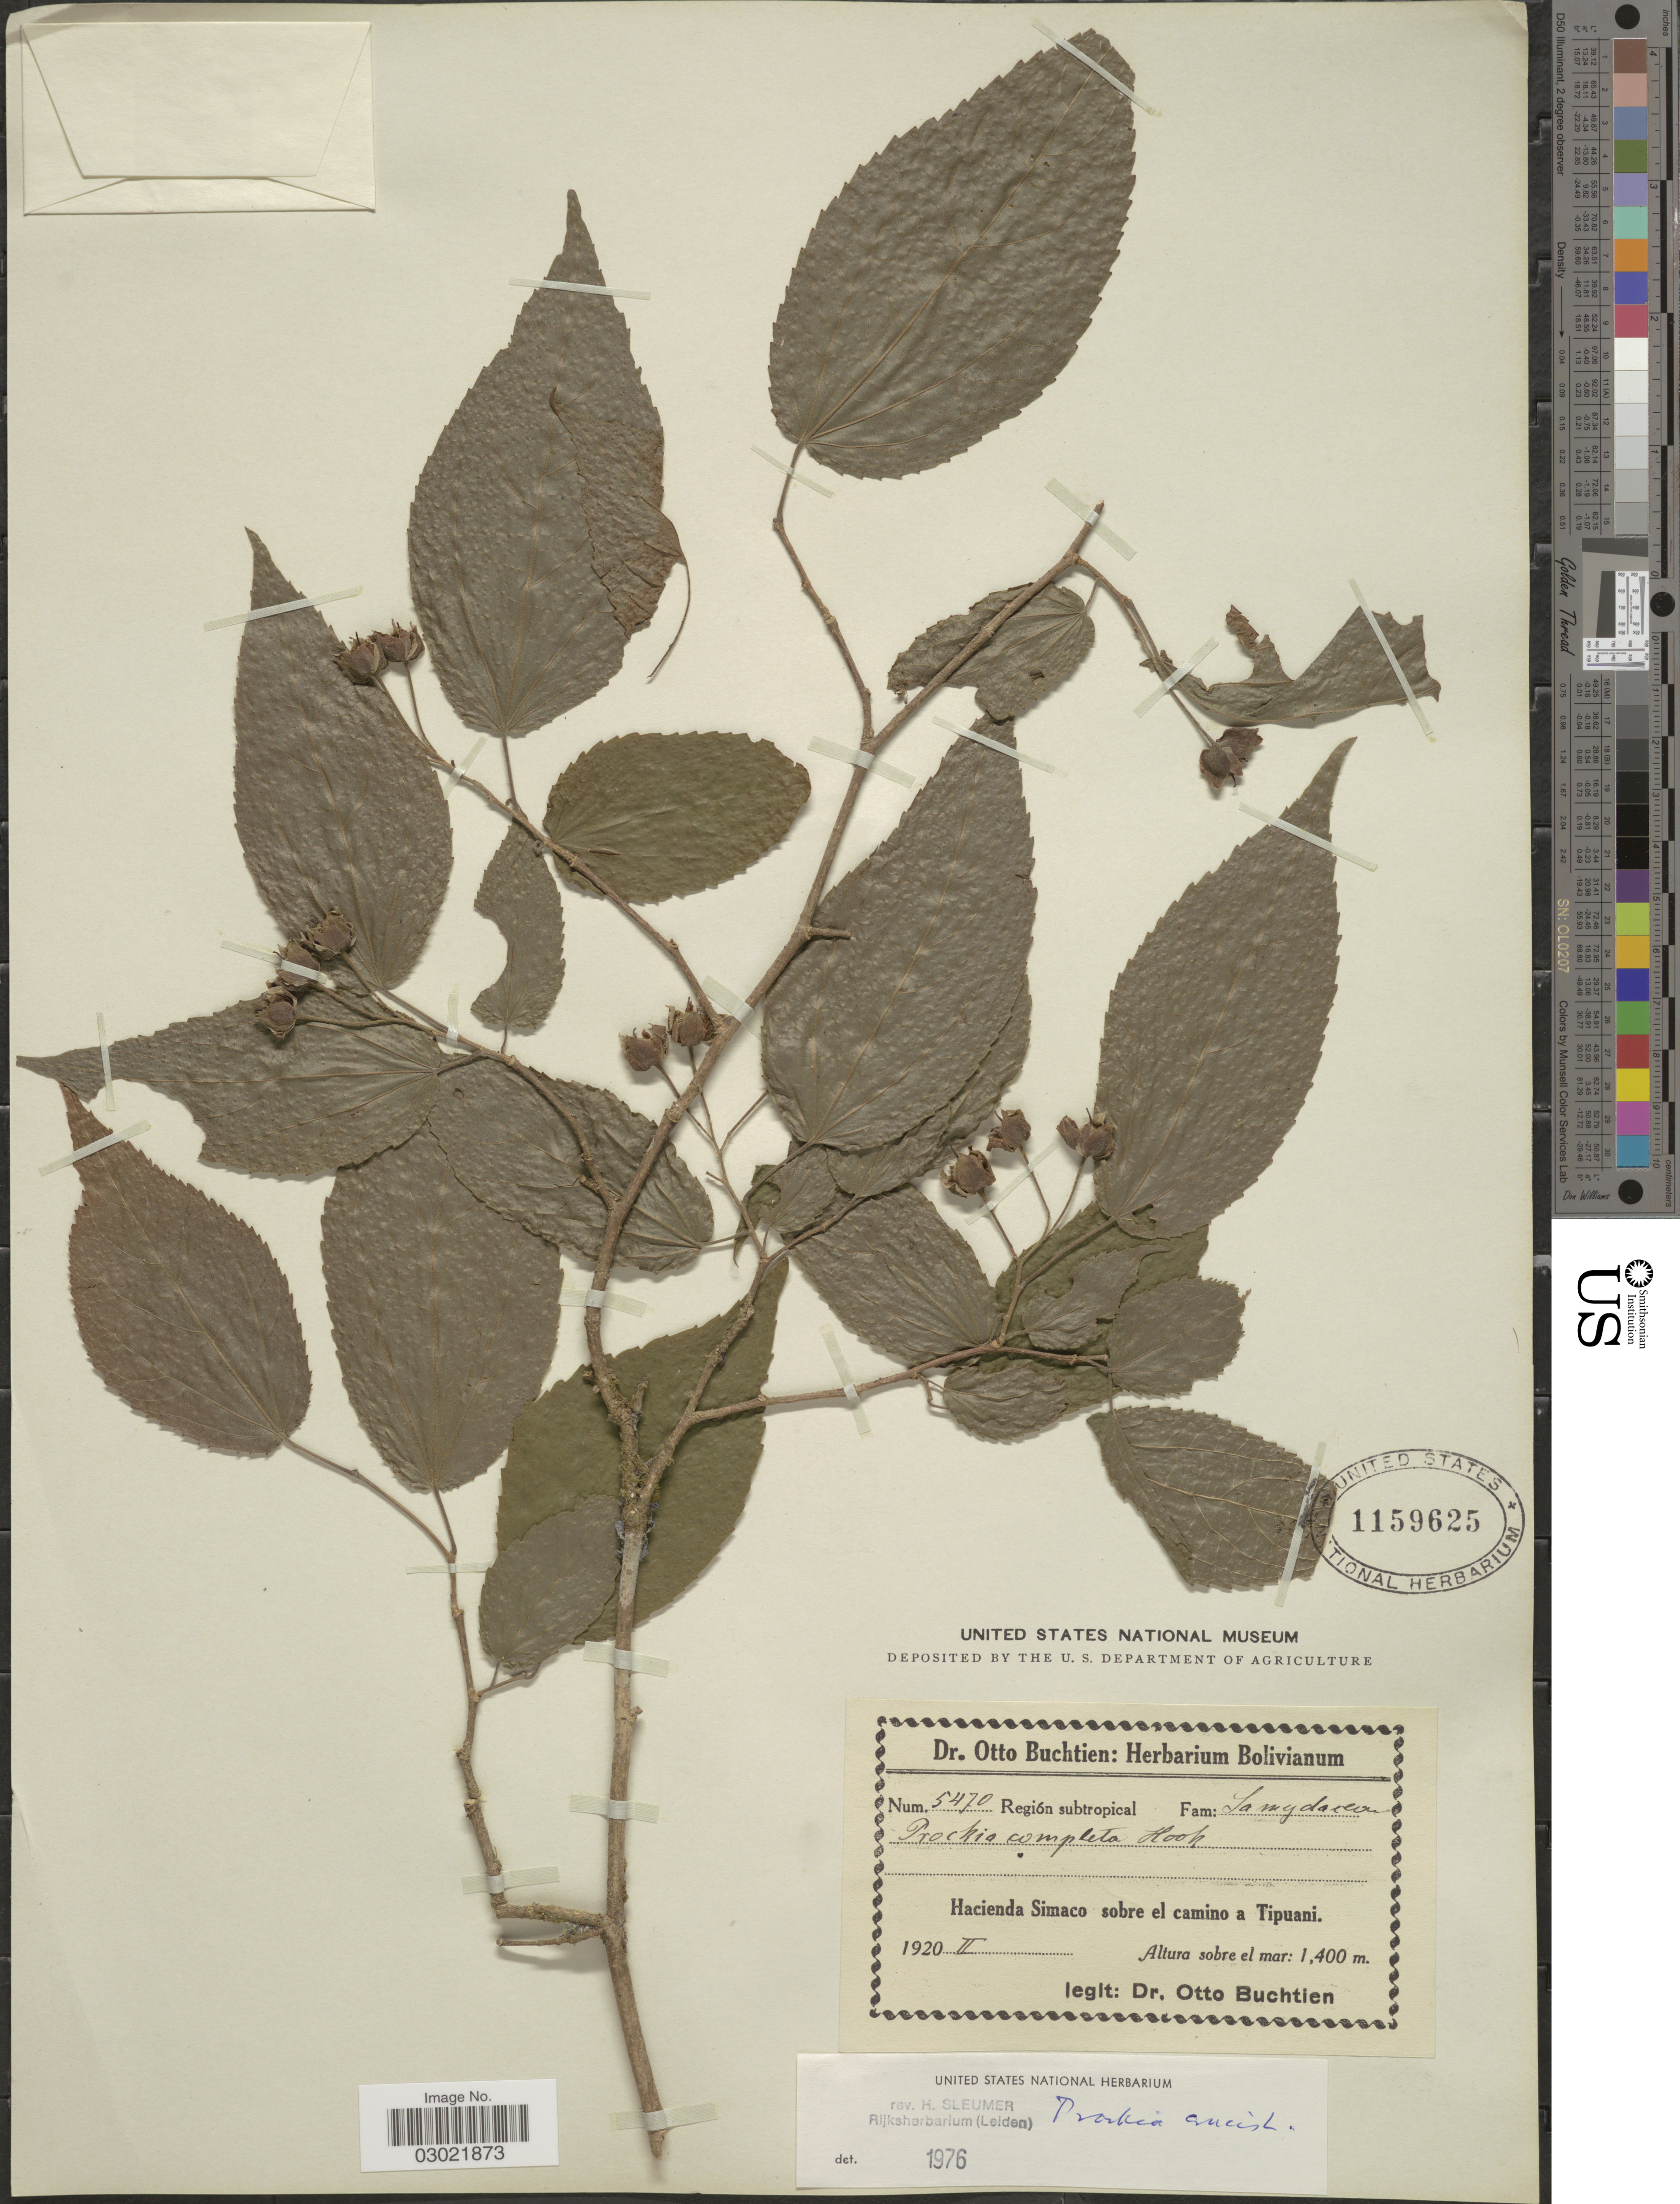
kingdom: Plantae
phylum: Tracheophyta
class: Magnoliopsida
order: Malpighiales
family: Salicaceae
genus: Prockia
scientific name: Prockia crucis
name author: P. Browne ex L.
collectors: O. Buchtien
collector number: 5470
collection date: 1920-02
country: Bolivia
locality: Región subtropical. Haciendo Simaco sobre el camino a Tipuani.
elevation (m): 1400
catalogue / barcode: US 1159625